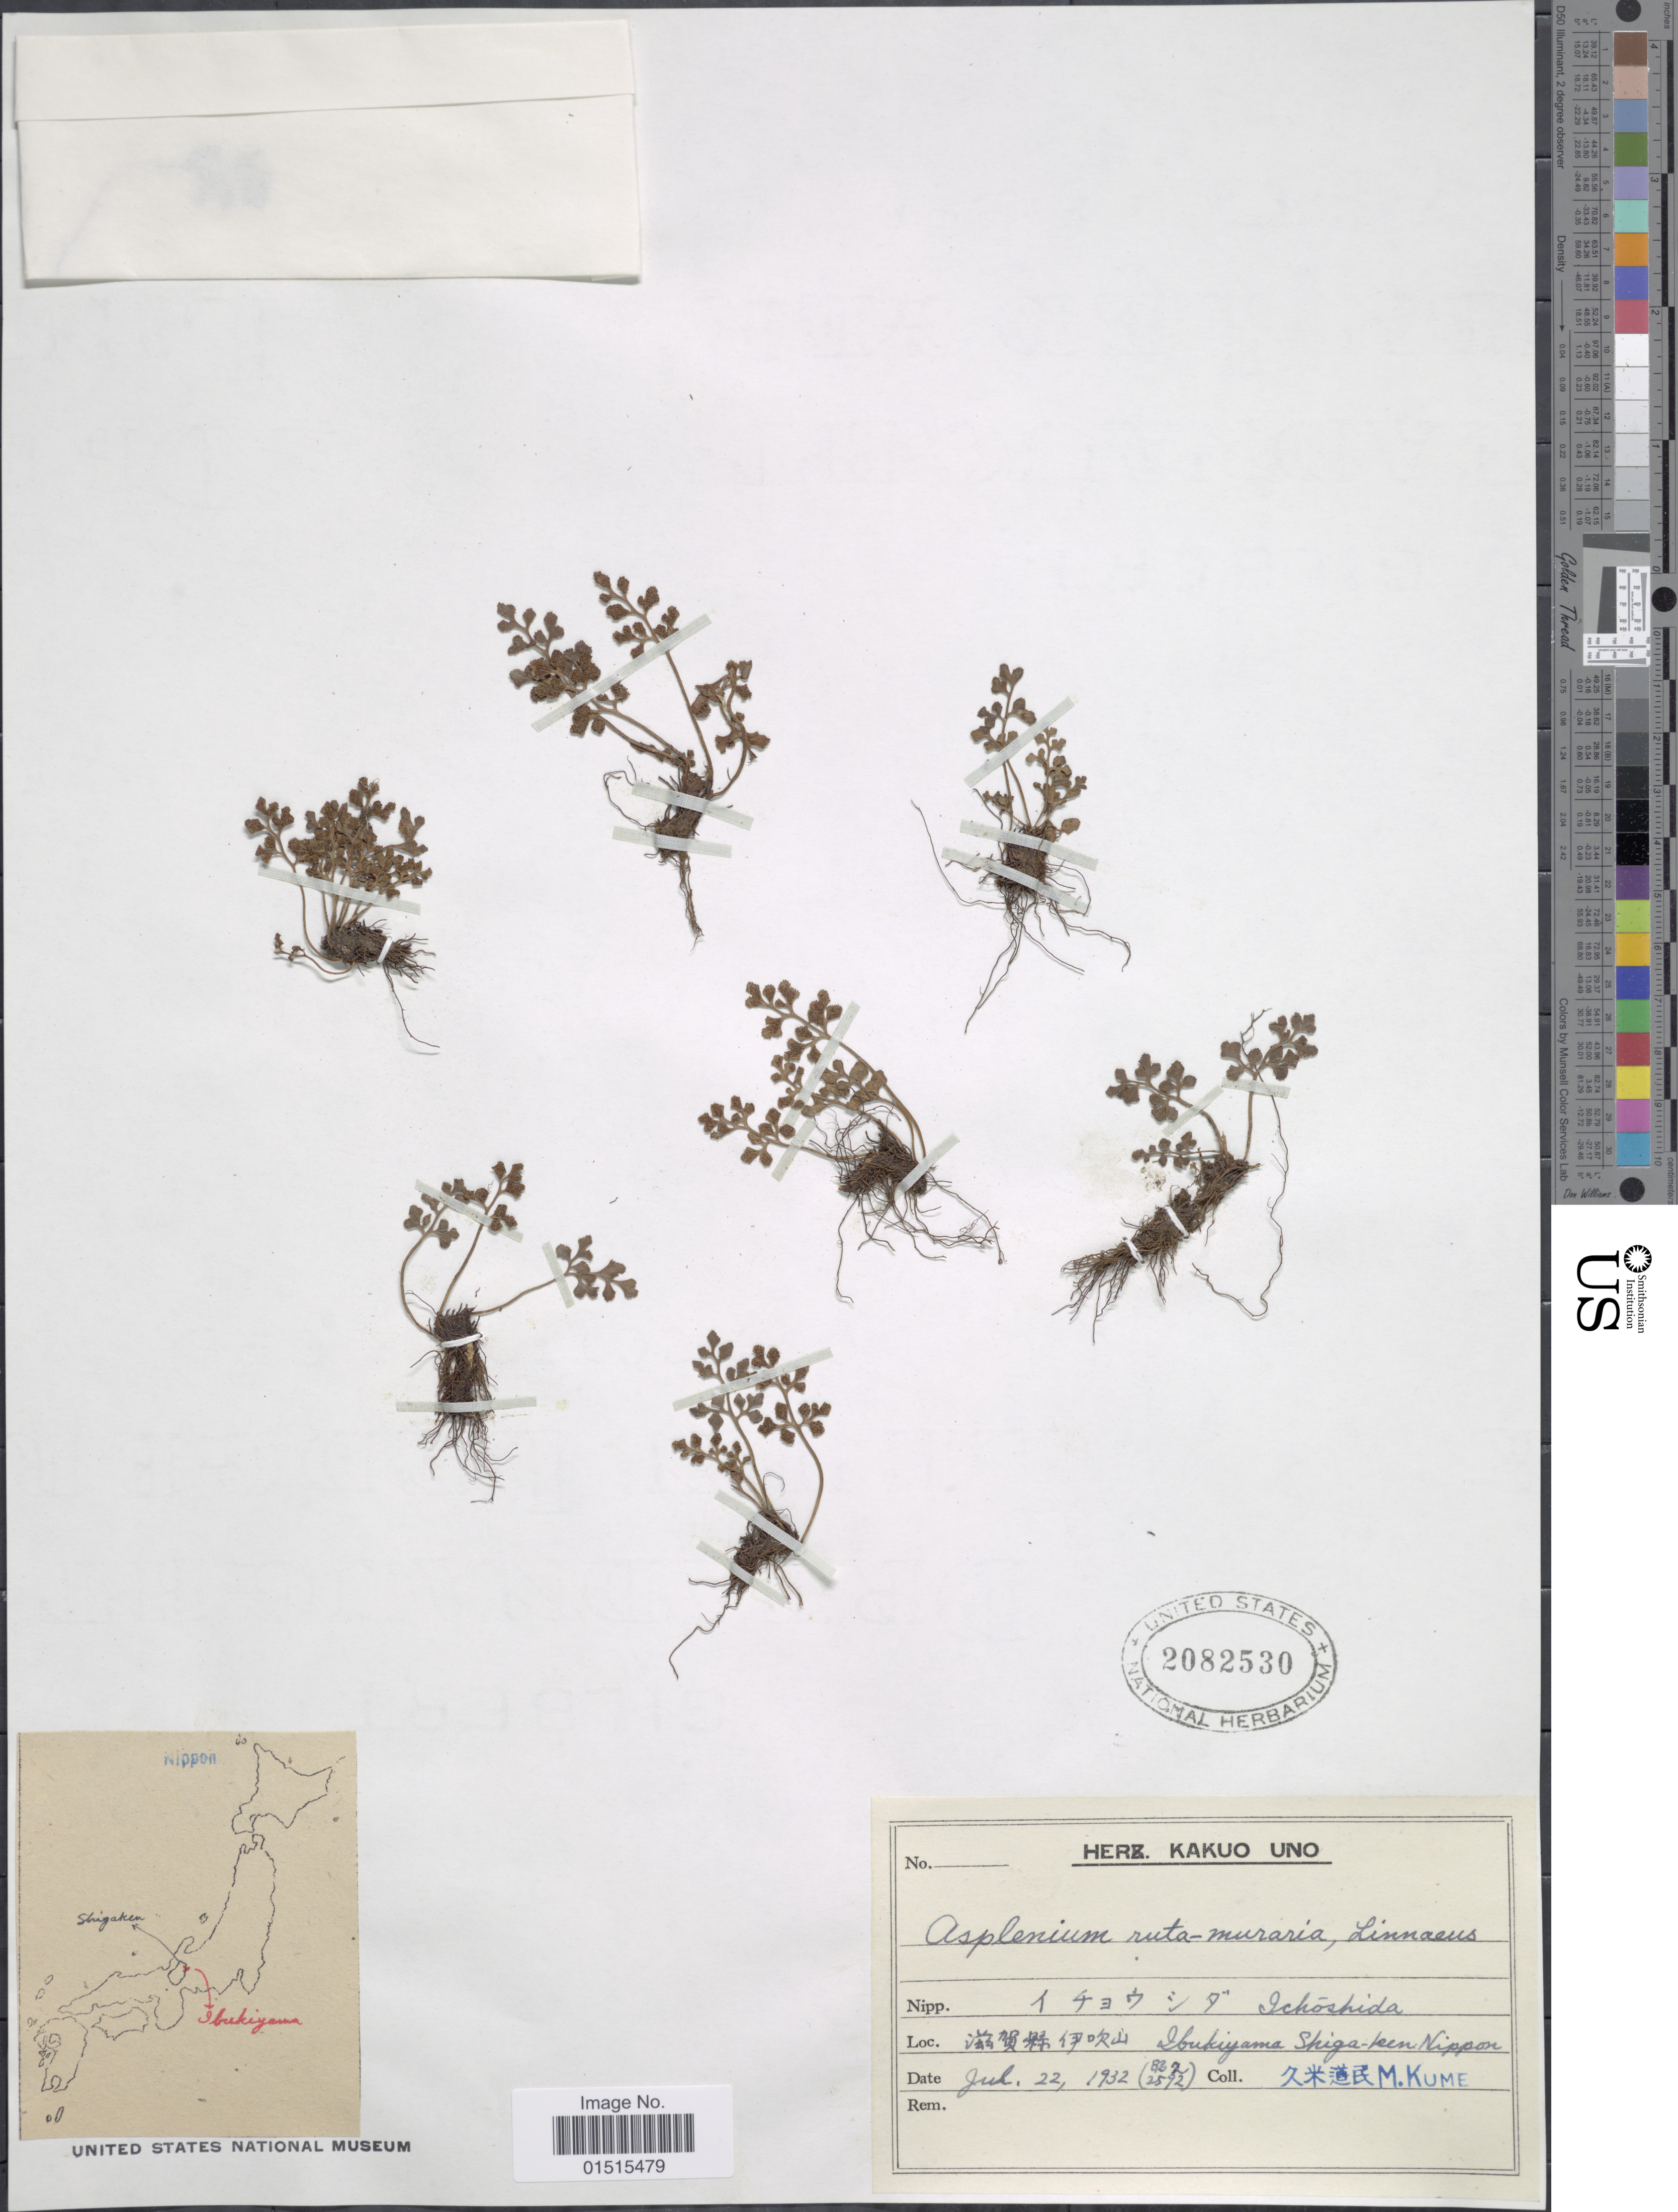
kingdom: Plantae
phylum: Tracheophyta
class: Polypodiopsida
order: Polypodiales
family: Aspleniaceae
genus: Asplenium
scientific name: Asplenium ruta-muraria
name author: L.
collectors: M. Kume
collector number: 2529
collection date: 1932-07-22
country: Japan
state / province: Siga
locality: Ibukiyama Shiga-ken Nippon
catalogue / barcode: US 2082530